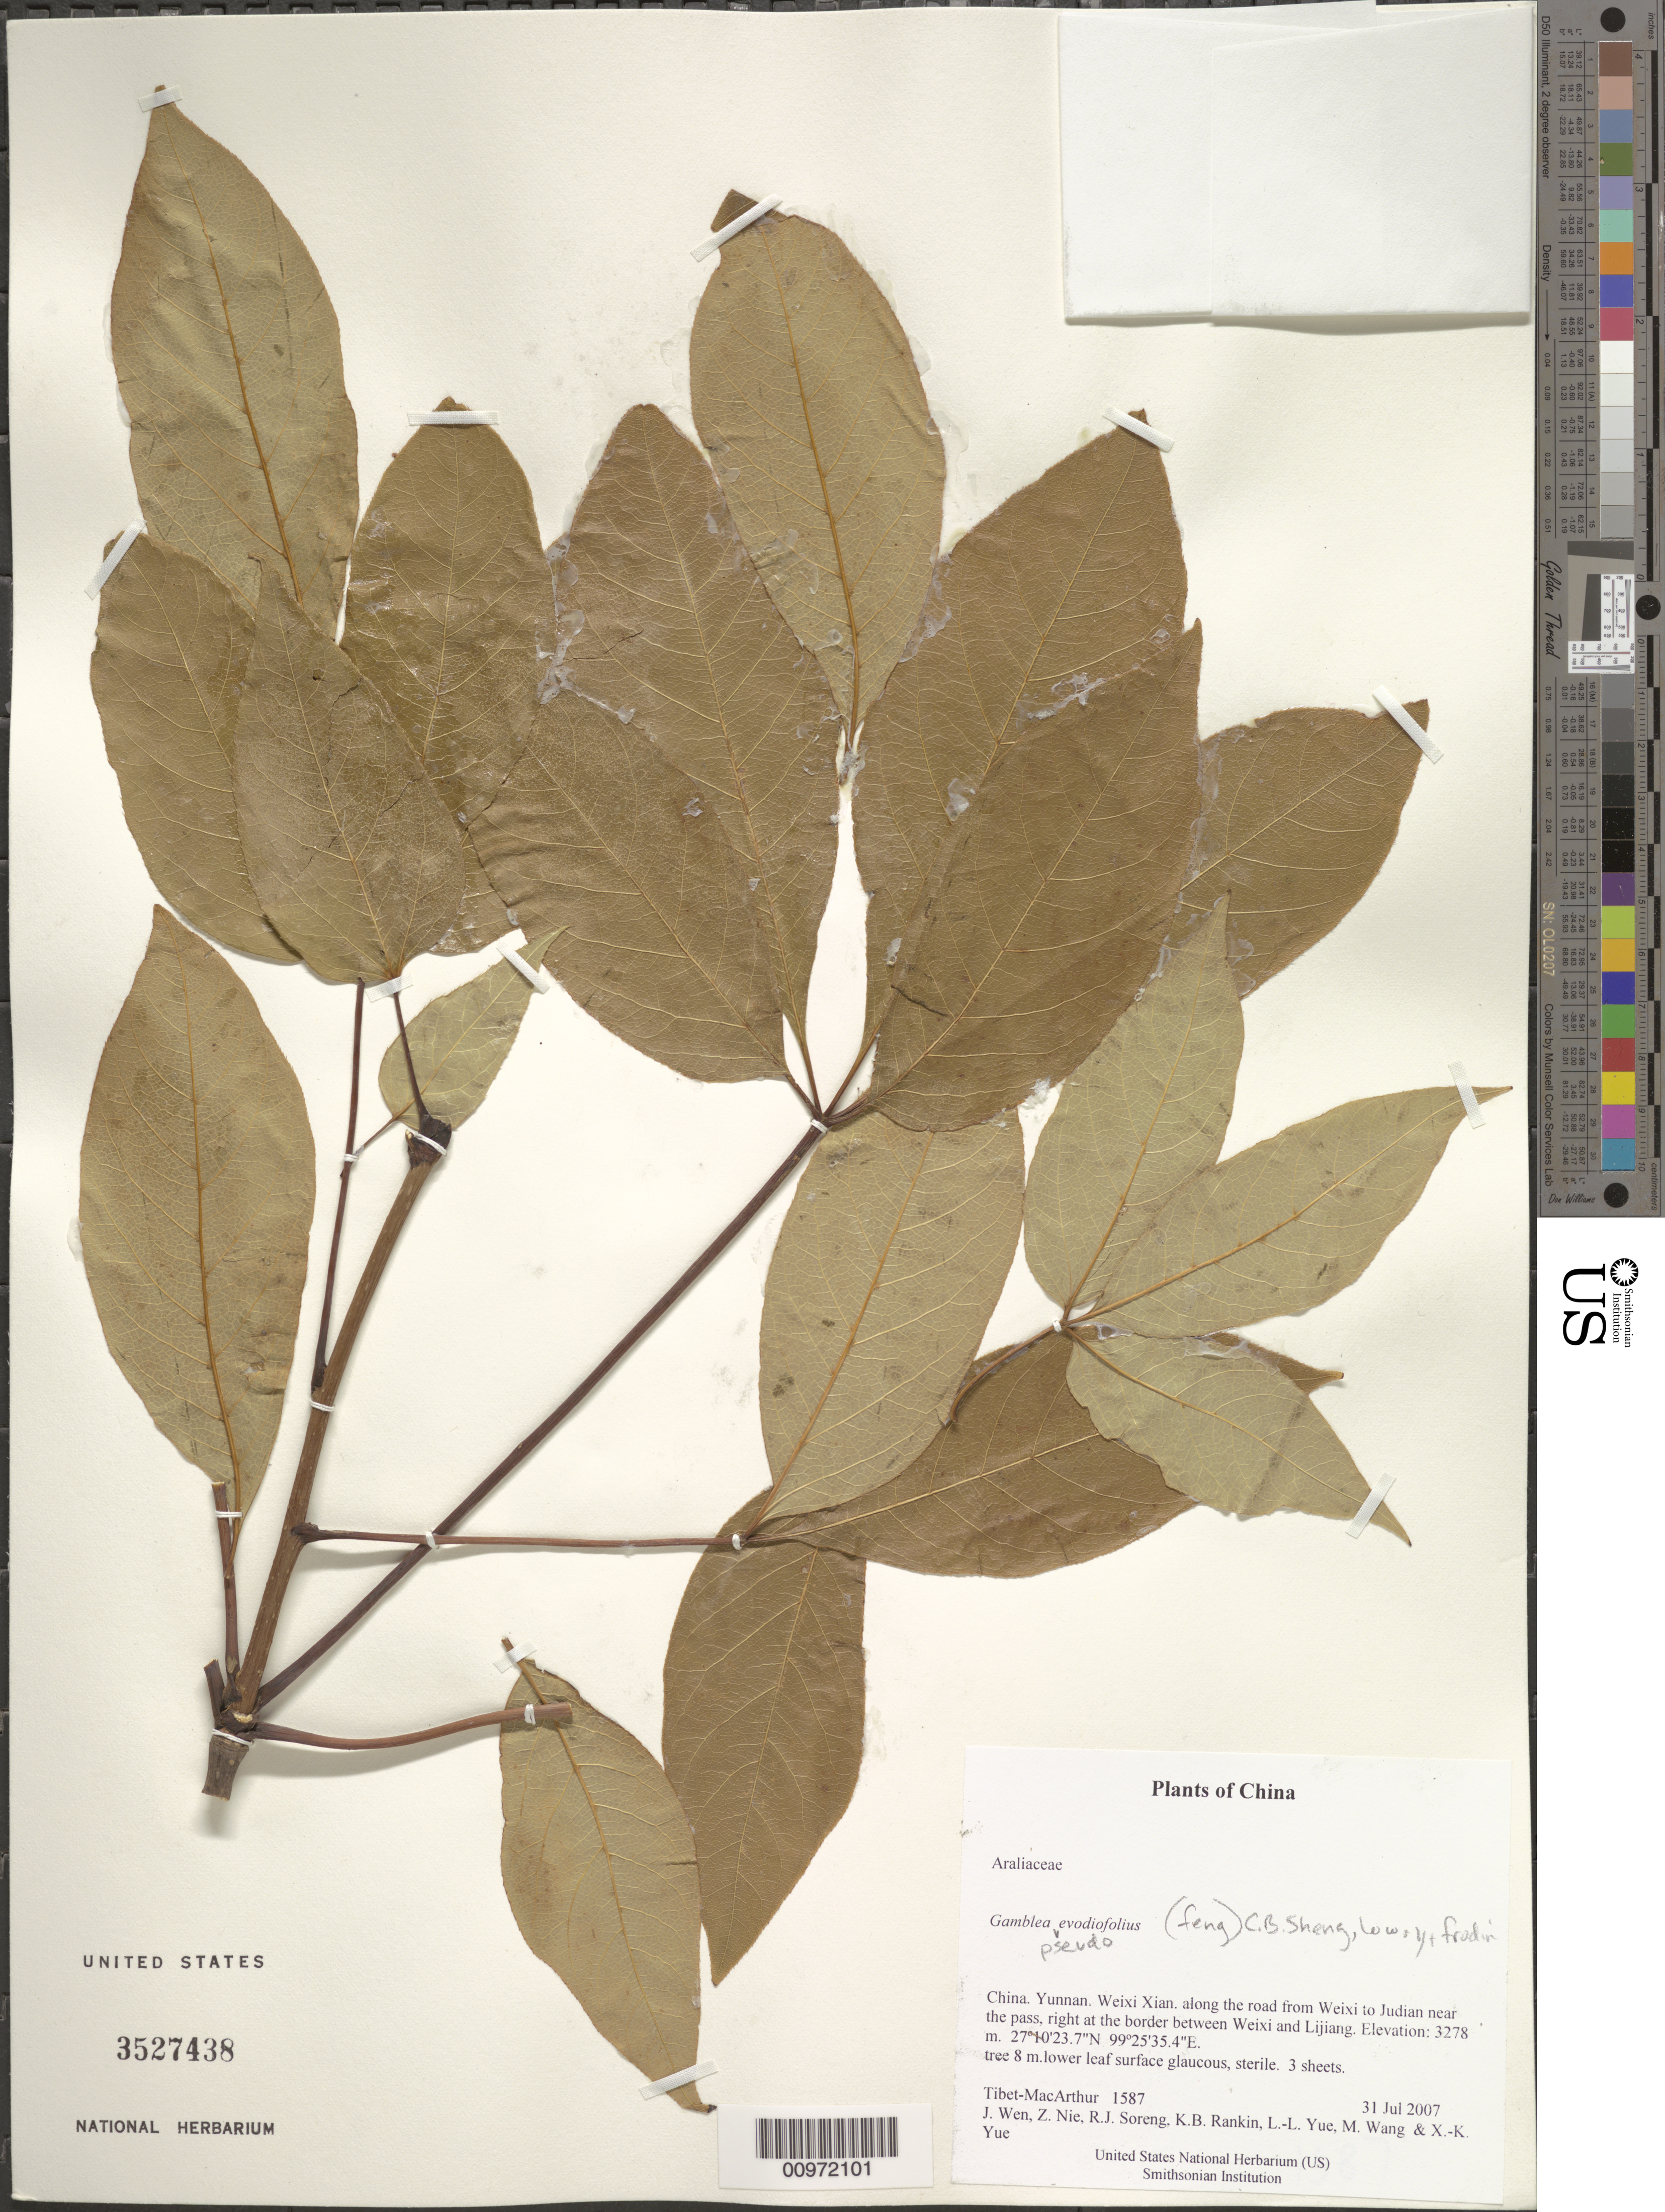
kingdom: Plantae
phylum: Tracheophyta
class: Magnoliopsida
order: Apiales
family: Araliaceae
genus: Gamblea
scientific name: Gamblea pseudoevodiifolia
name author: (K.M. Feng) C.B. Shang et al.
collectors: Tibet-MacArthur, J. Wen, Z. Nie, R. J. Soreng, K. Rankin, L. Yue, M. Wang & X. Yue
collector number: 1587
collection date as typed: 31 Jul 2007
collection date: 2007-07-31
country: China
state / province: Yunnan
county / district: Weixi Xian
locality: along the road from Weixi to Judian near the pass, right at the border between Weixi and Lijiang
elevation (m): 3278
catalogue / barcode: US 3527438